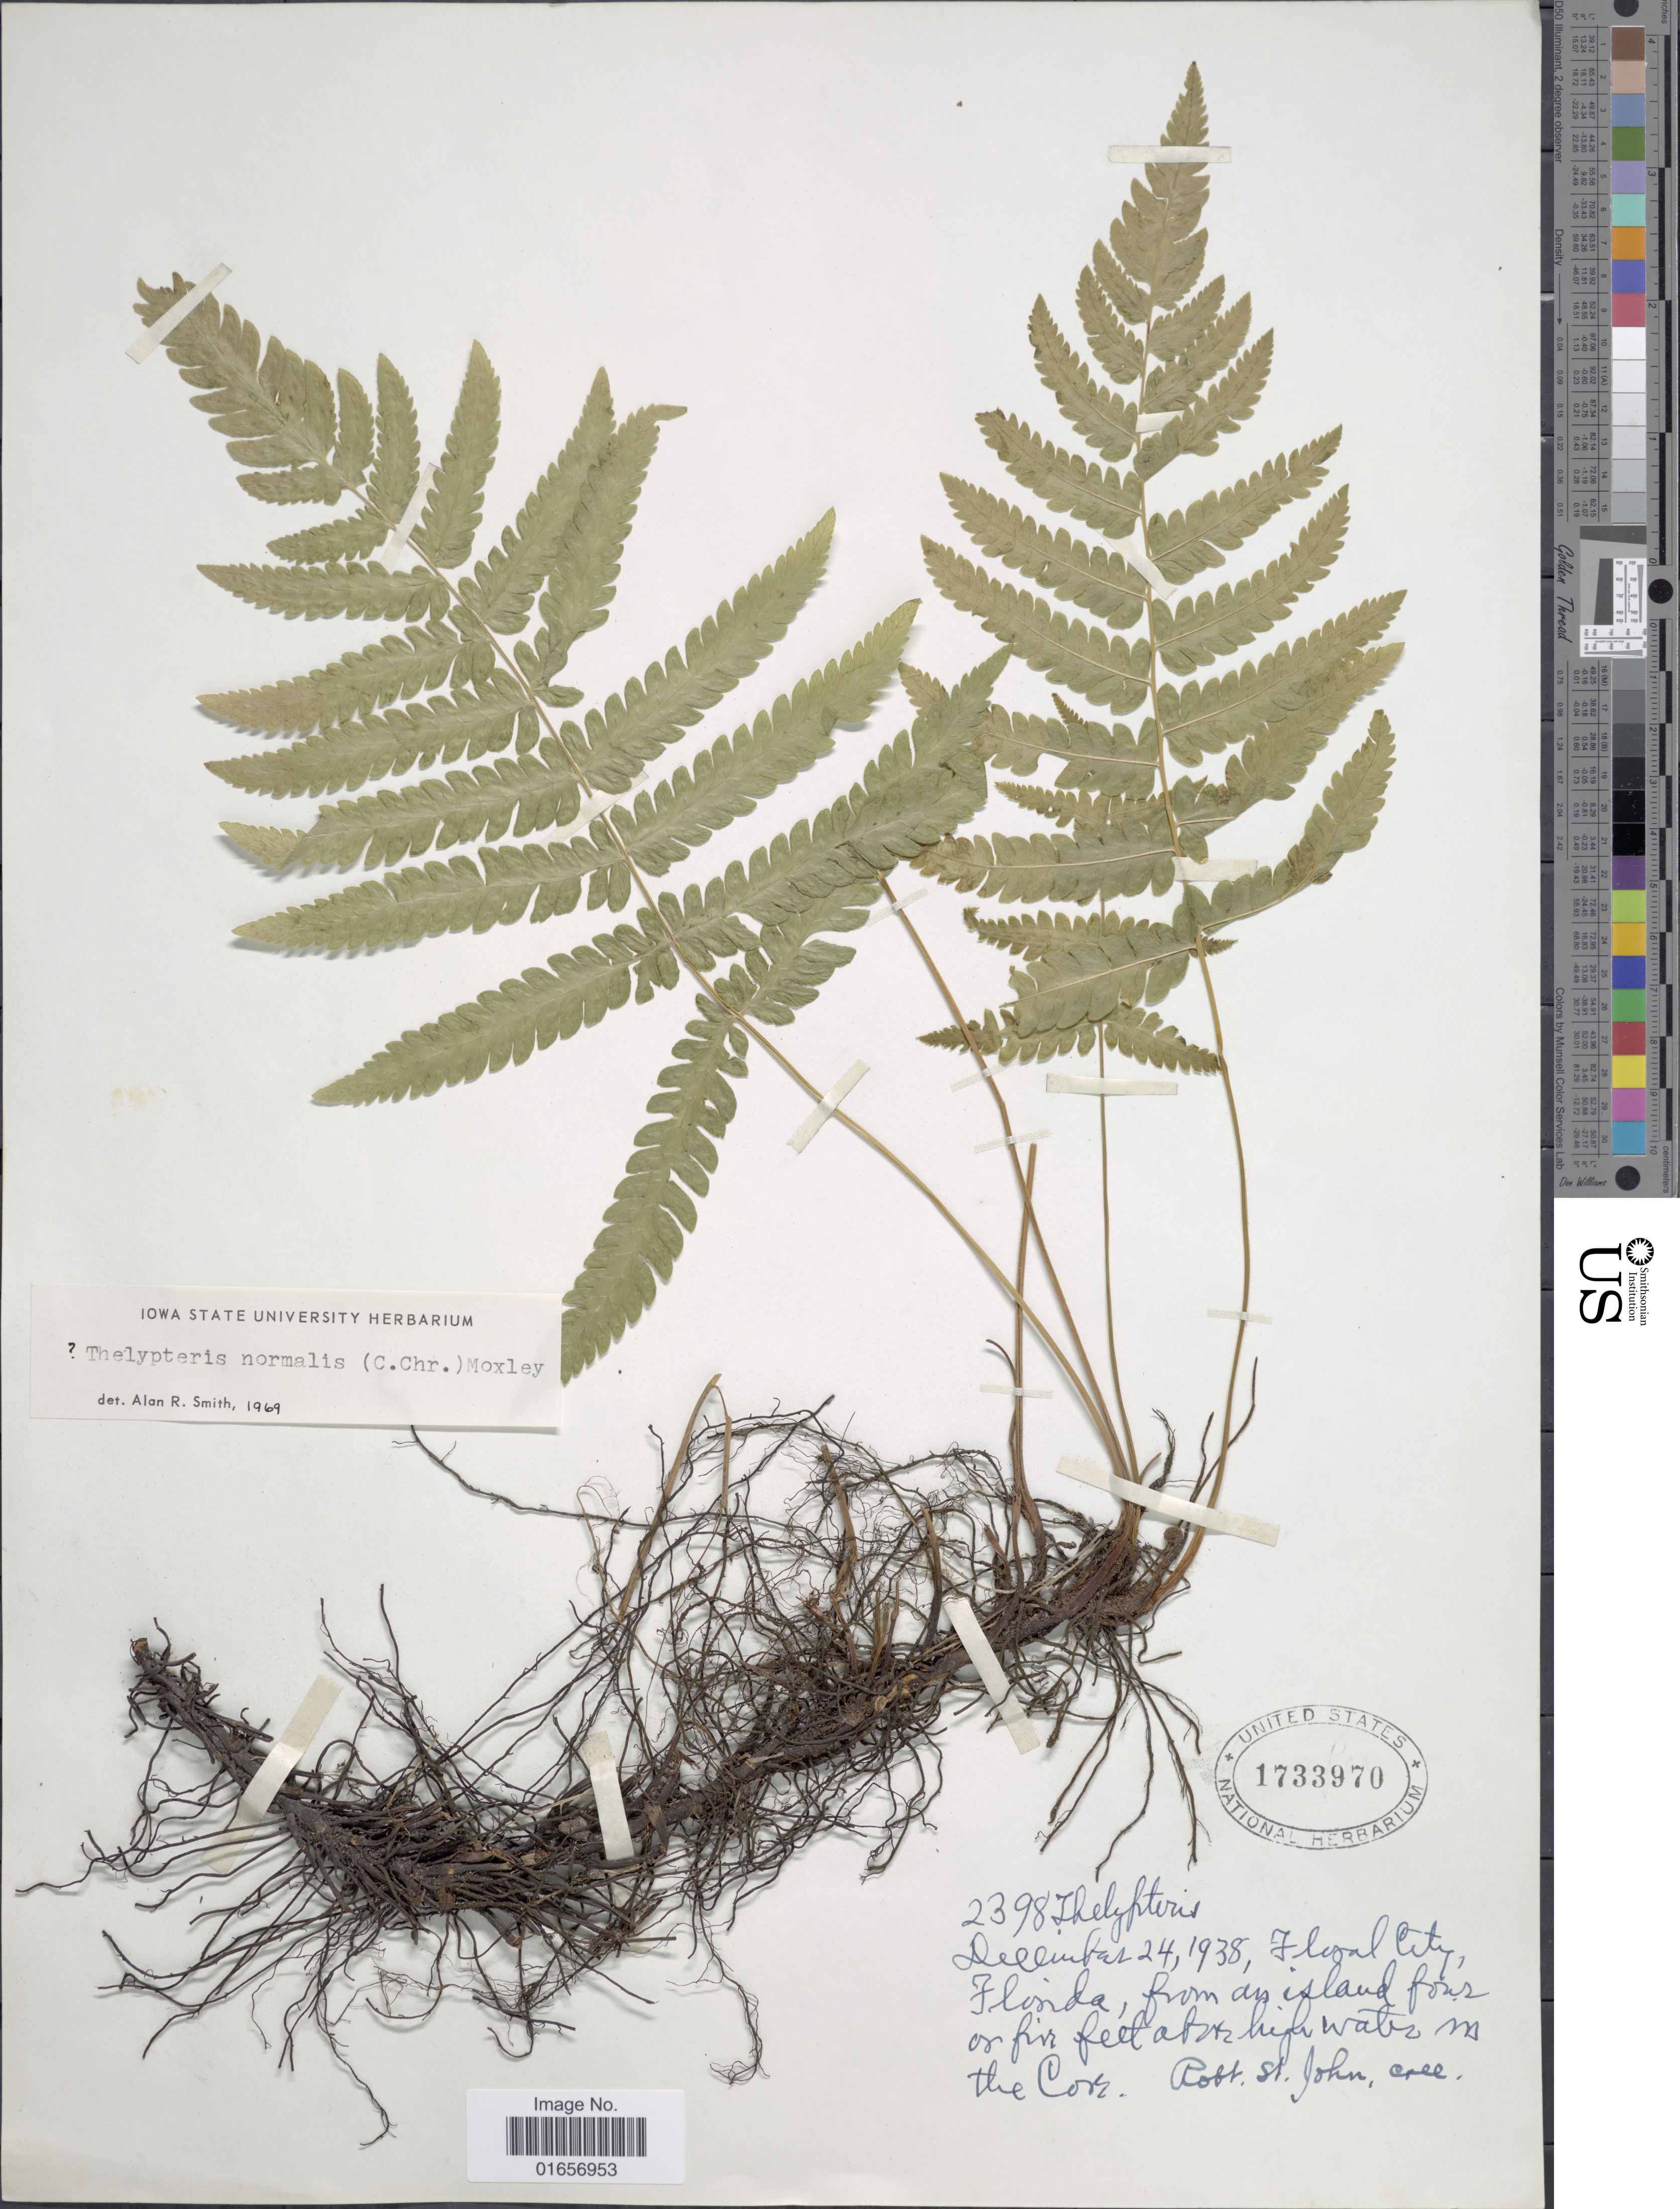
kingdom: Plantae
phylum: Tracheophyta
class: Polypodiopsida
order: Polypodiales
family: Thelypteridaceae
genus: Christella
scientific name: Christella kunthii comb. ined.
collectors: R. P. St. John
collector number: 2398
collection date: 1938-12-24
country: United States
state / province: Florida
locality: Floral City, from an island four or five feet above high water in the Cove.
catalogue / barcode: US 1733970